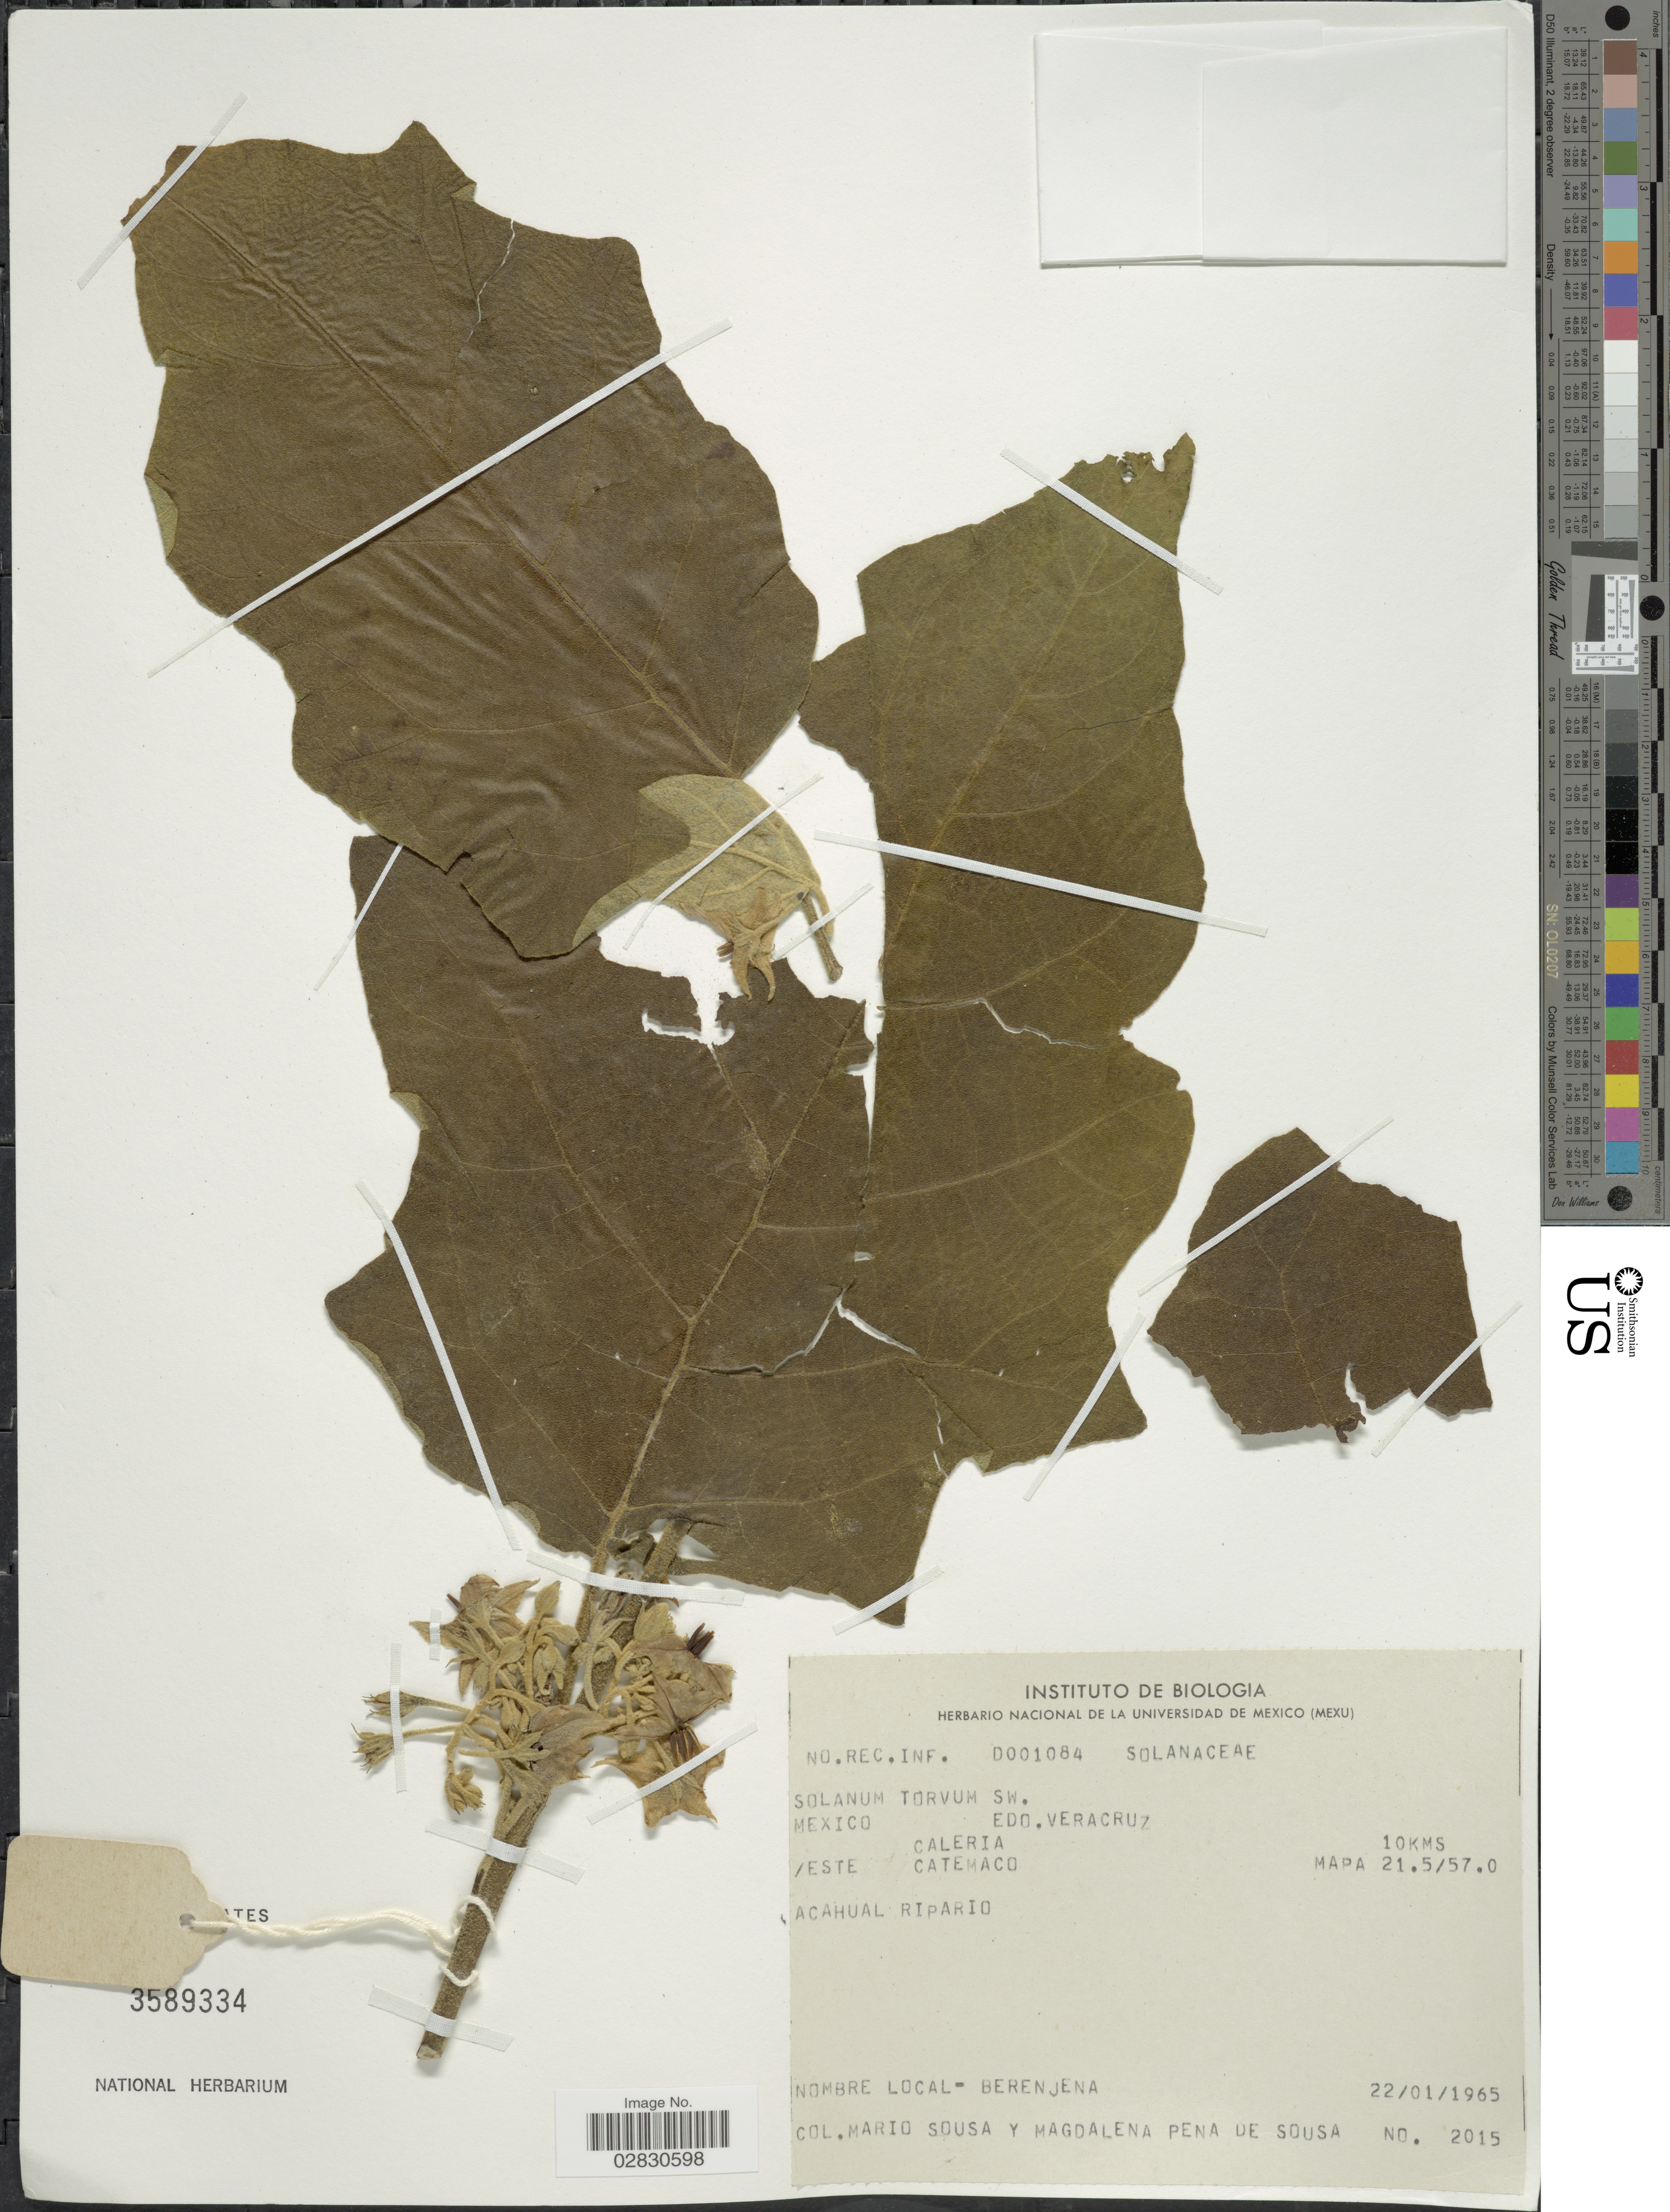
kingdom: Plantae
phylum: Tracheophyta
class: Magnoliopsida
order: Solanales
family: Solanaceae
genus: Solanum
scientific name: Solanum torvum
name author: Sw.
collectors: M. Sousa S. & M. Pena de Sousa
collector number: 2015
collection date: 1965-01-22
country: Mexico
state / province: Veracruz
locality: Edo. Vera Cruz. Caleria, Este Catemaco, 10 kms. Mapa 21.5/57.0. Acahual Ripario.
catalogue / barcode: US 3589334